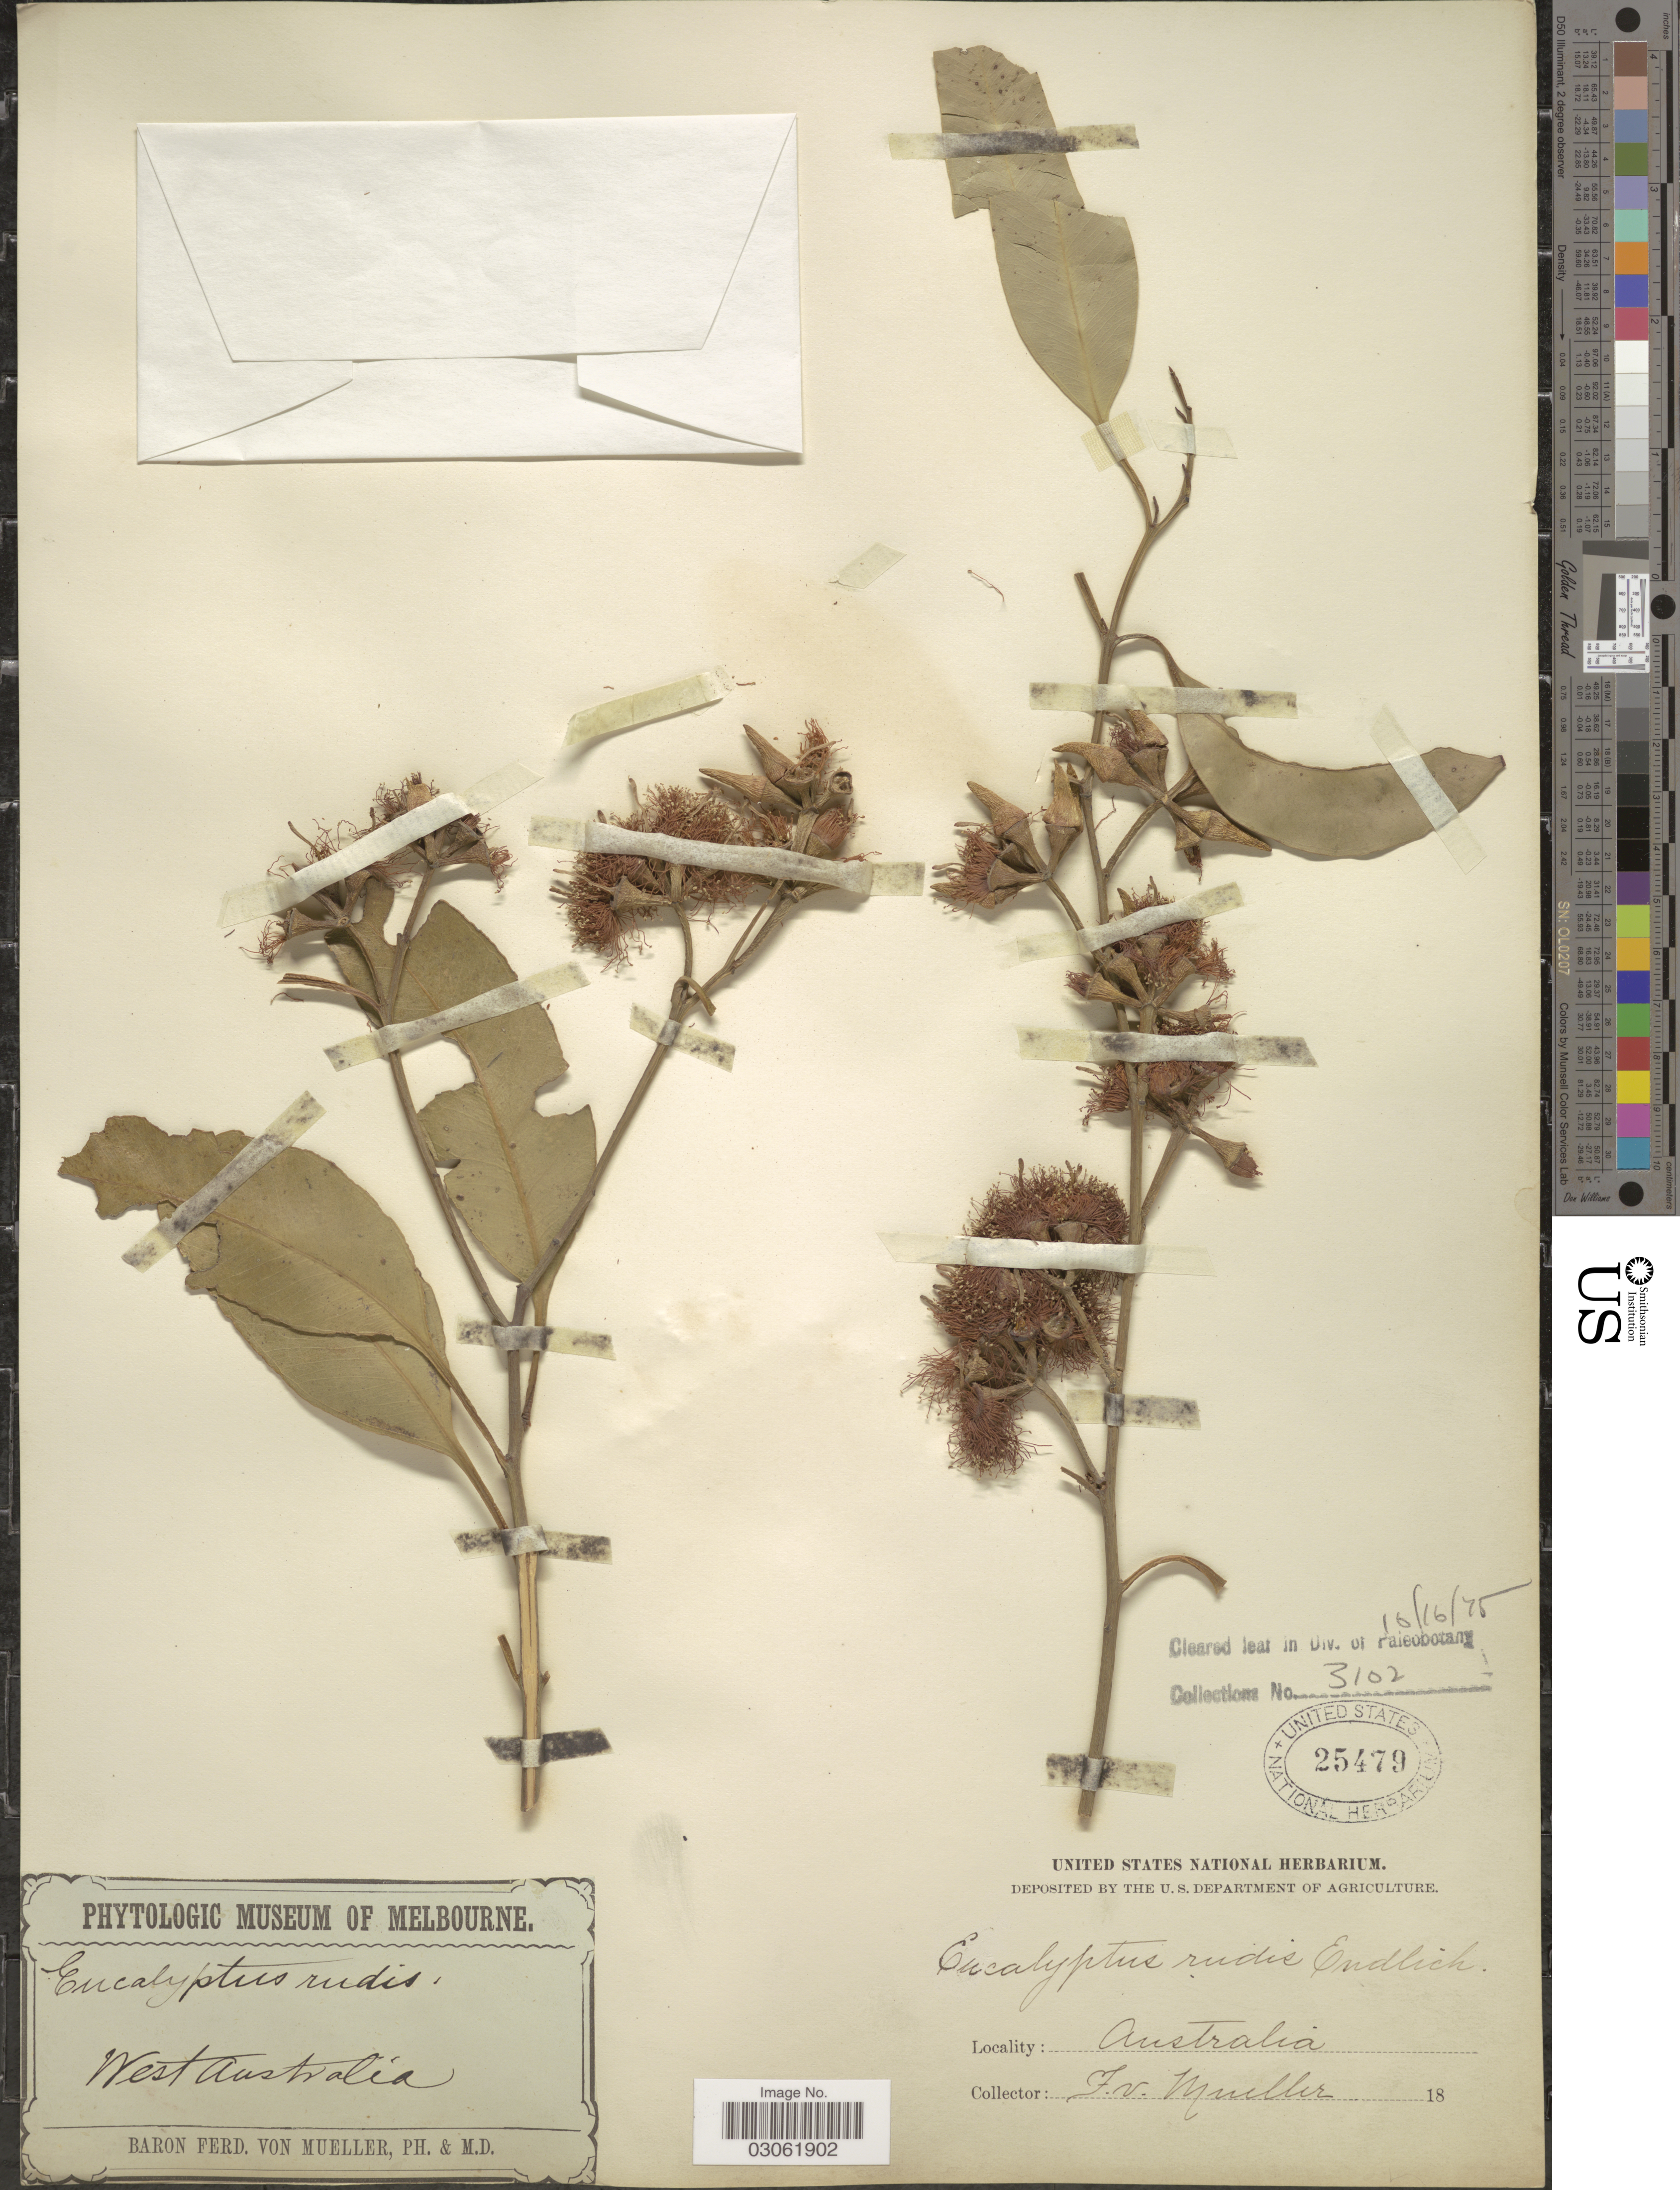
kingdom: Plantae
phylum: Tracheophyta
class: Magnoliopsida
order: Myrtales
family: Myrtaceae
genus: Eucalyptus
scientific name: Eucalyptus rudis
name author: Endl.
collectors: B. von Mueller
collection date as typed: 18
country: Australia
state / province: Western Australia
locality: West Australia.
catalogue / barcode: US 25479